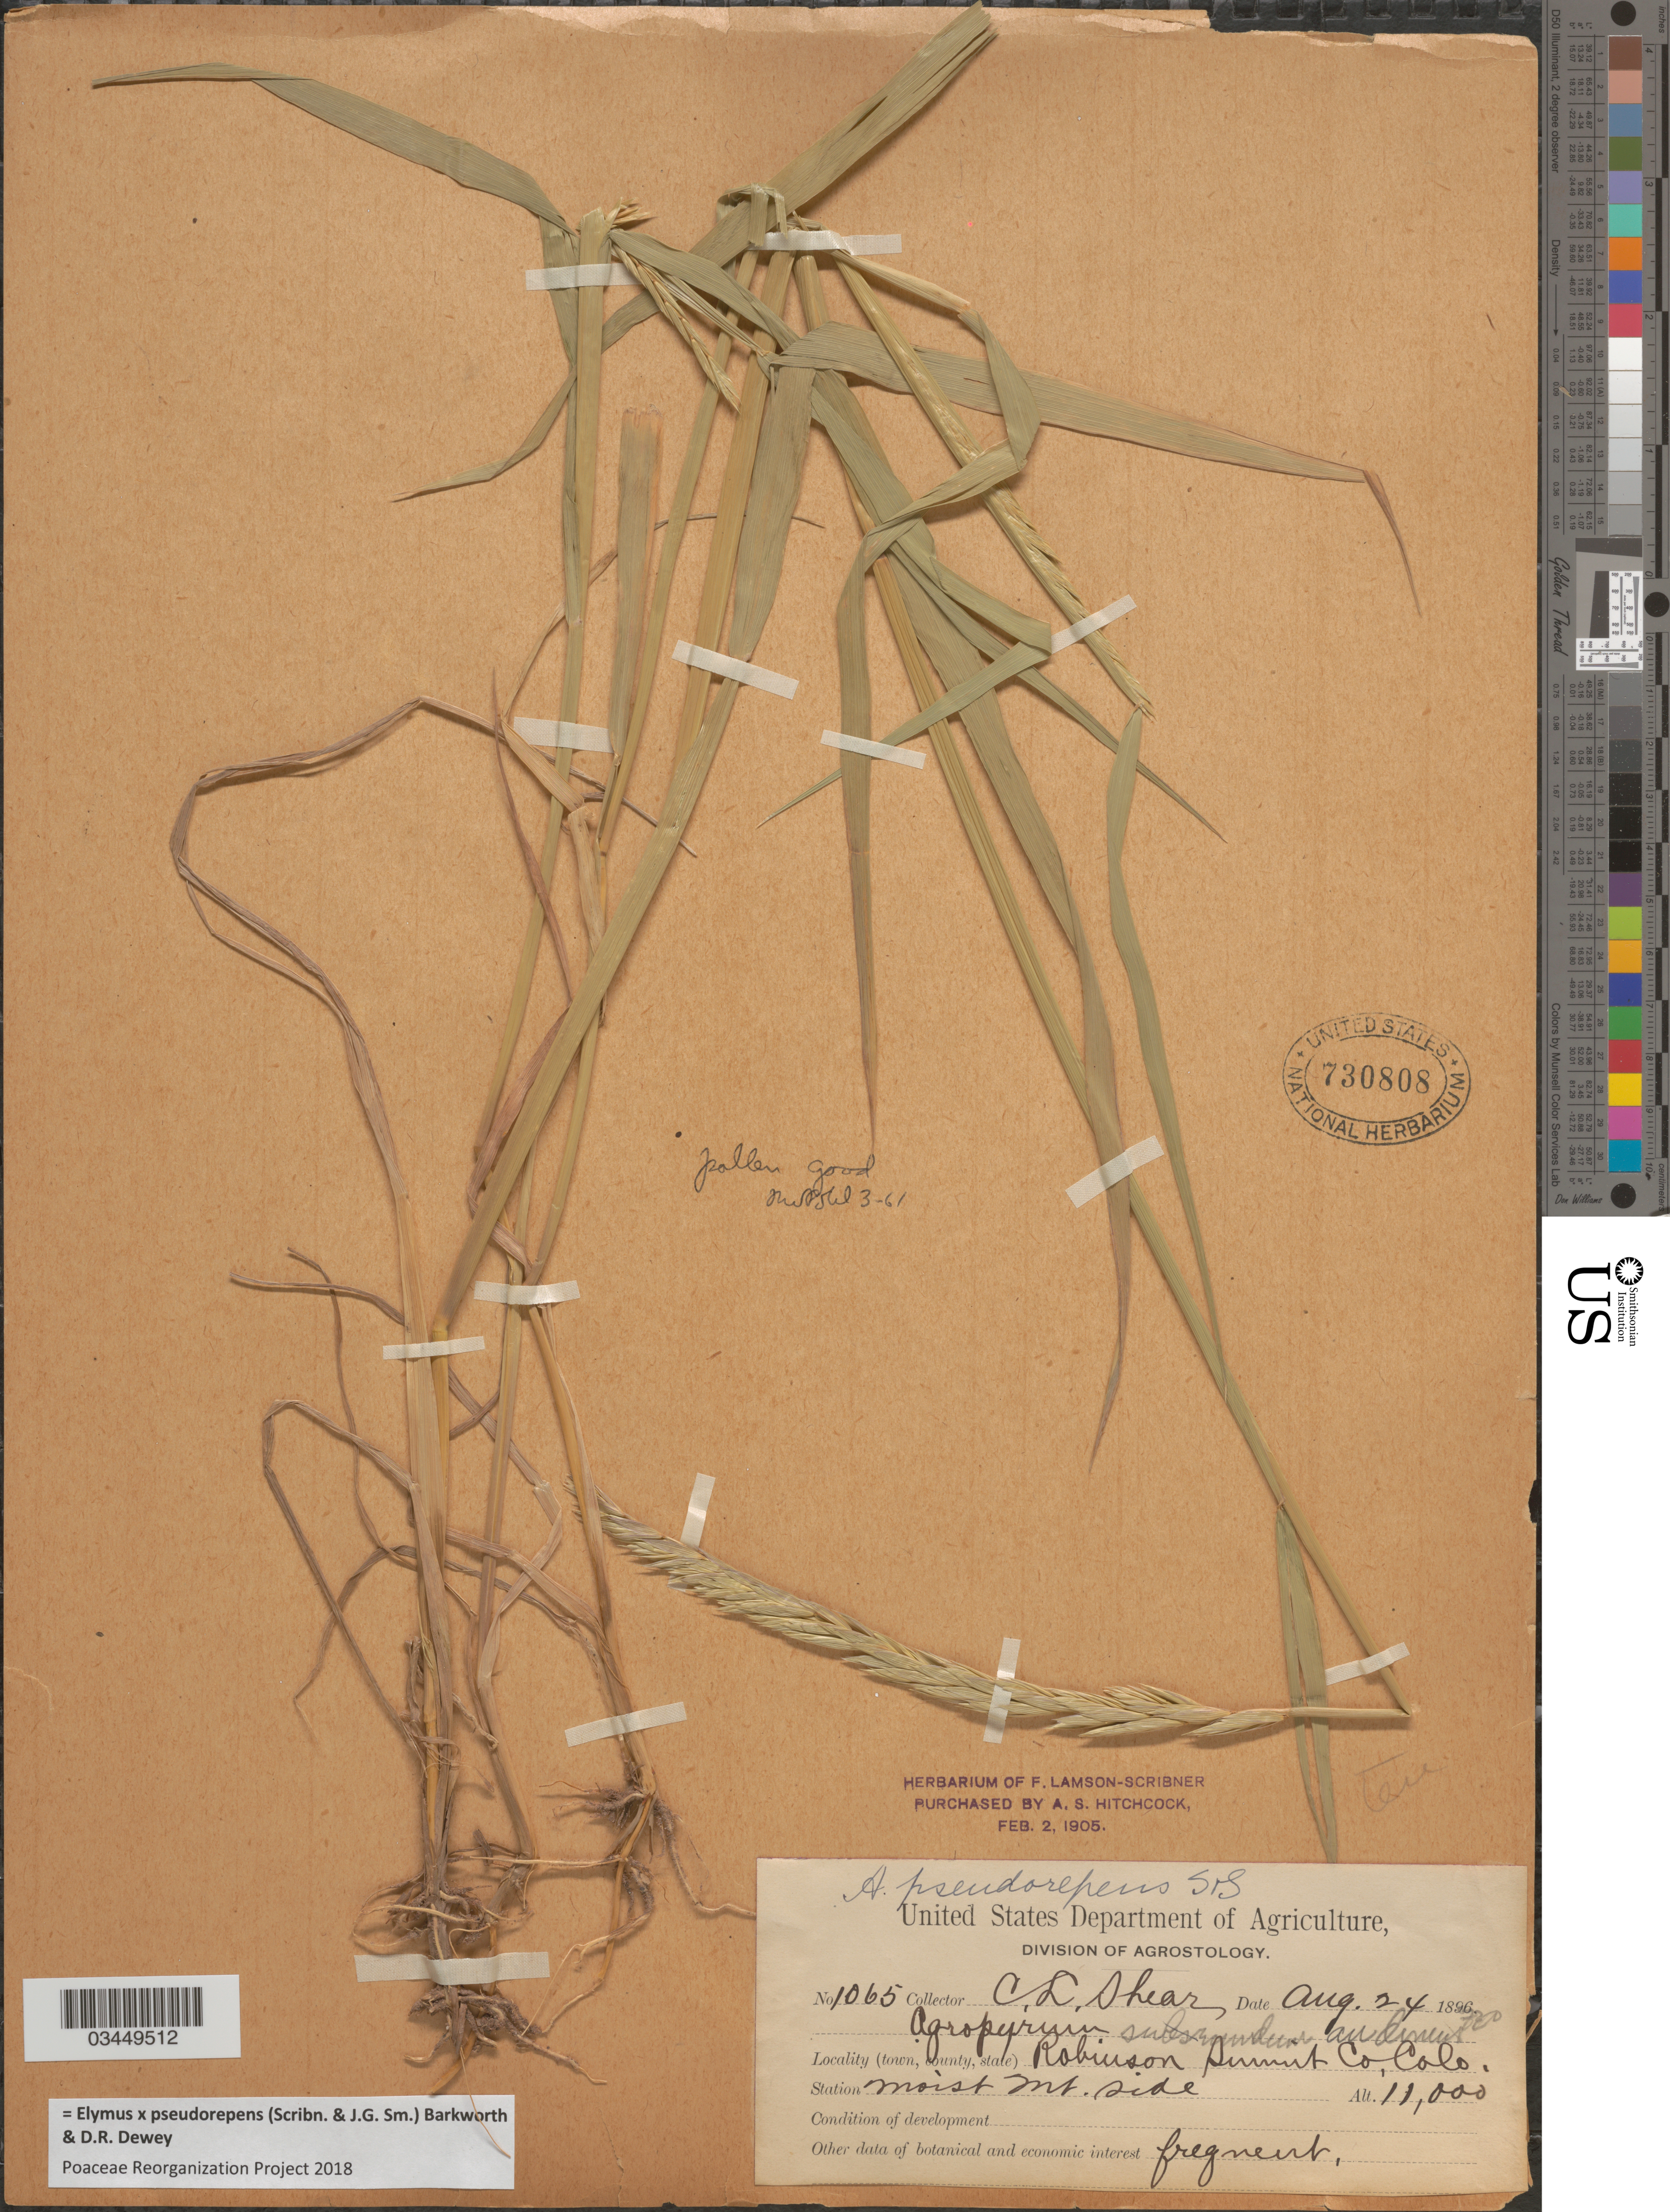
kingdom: Plantae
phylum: Tracheophyta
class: Liliopsida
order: Poales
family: Poaceae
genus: Elymus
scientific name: Elymus x pseudorepens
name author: (Scribn. & J.G. Sm.) Barkworth & Dewey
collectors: C. L. Shear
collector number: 1065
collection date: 1896-08-24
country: United States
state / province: Colorado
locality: Robinson Summit Co. Station moist mt. side.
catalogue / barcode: US 730808